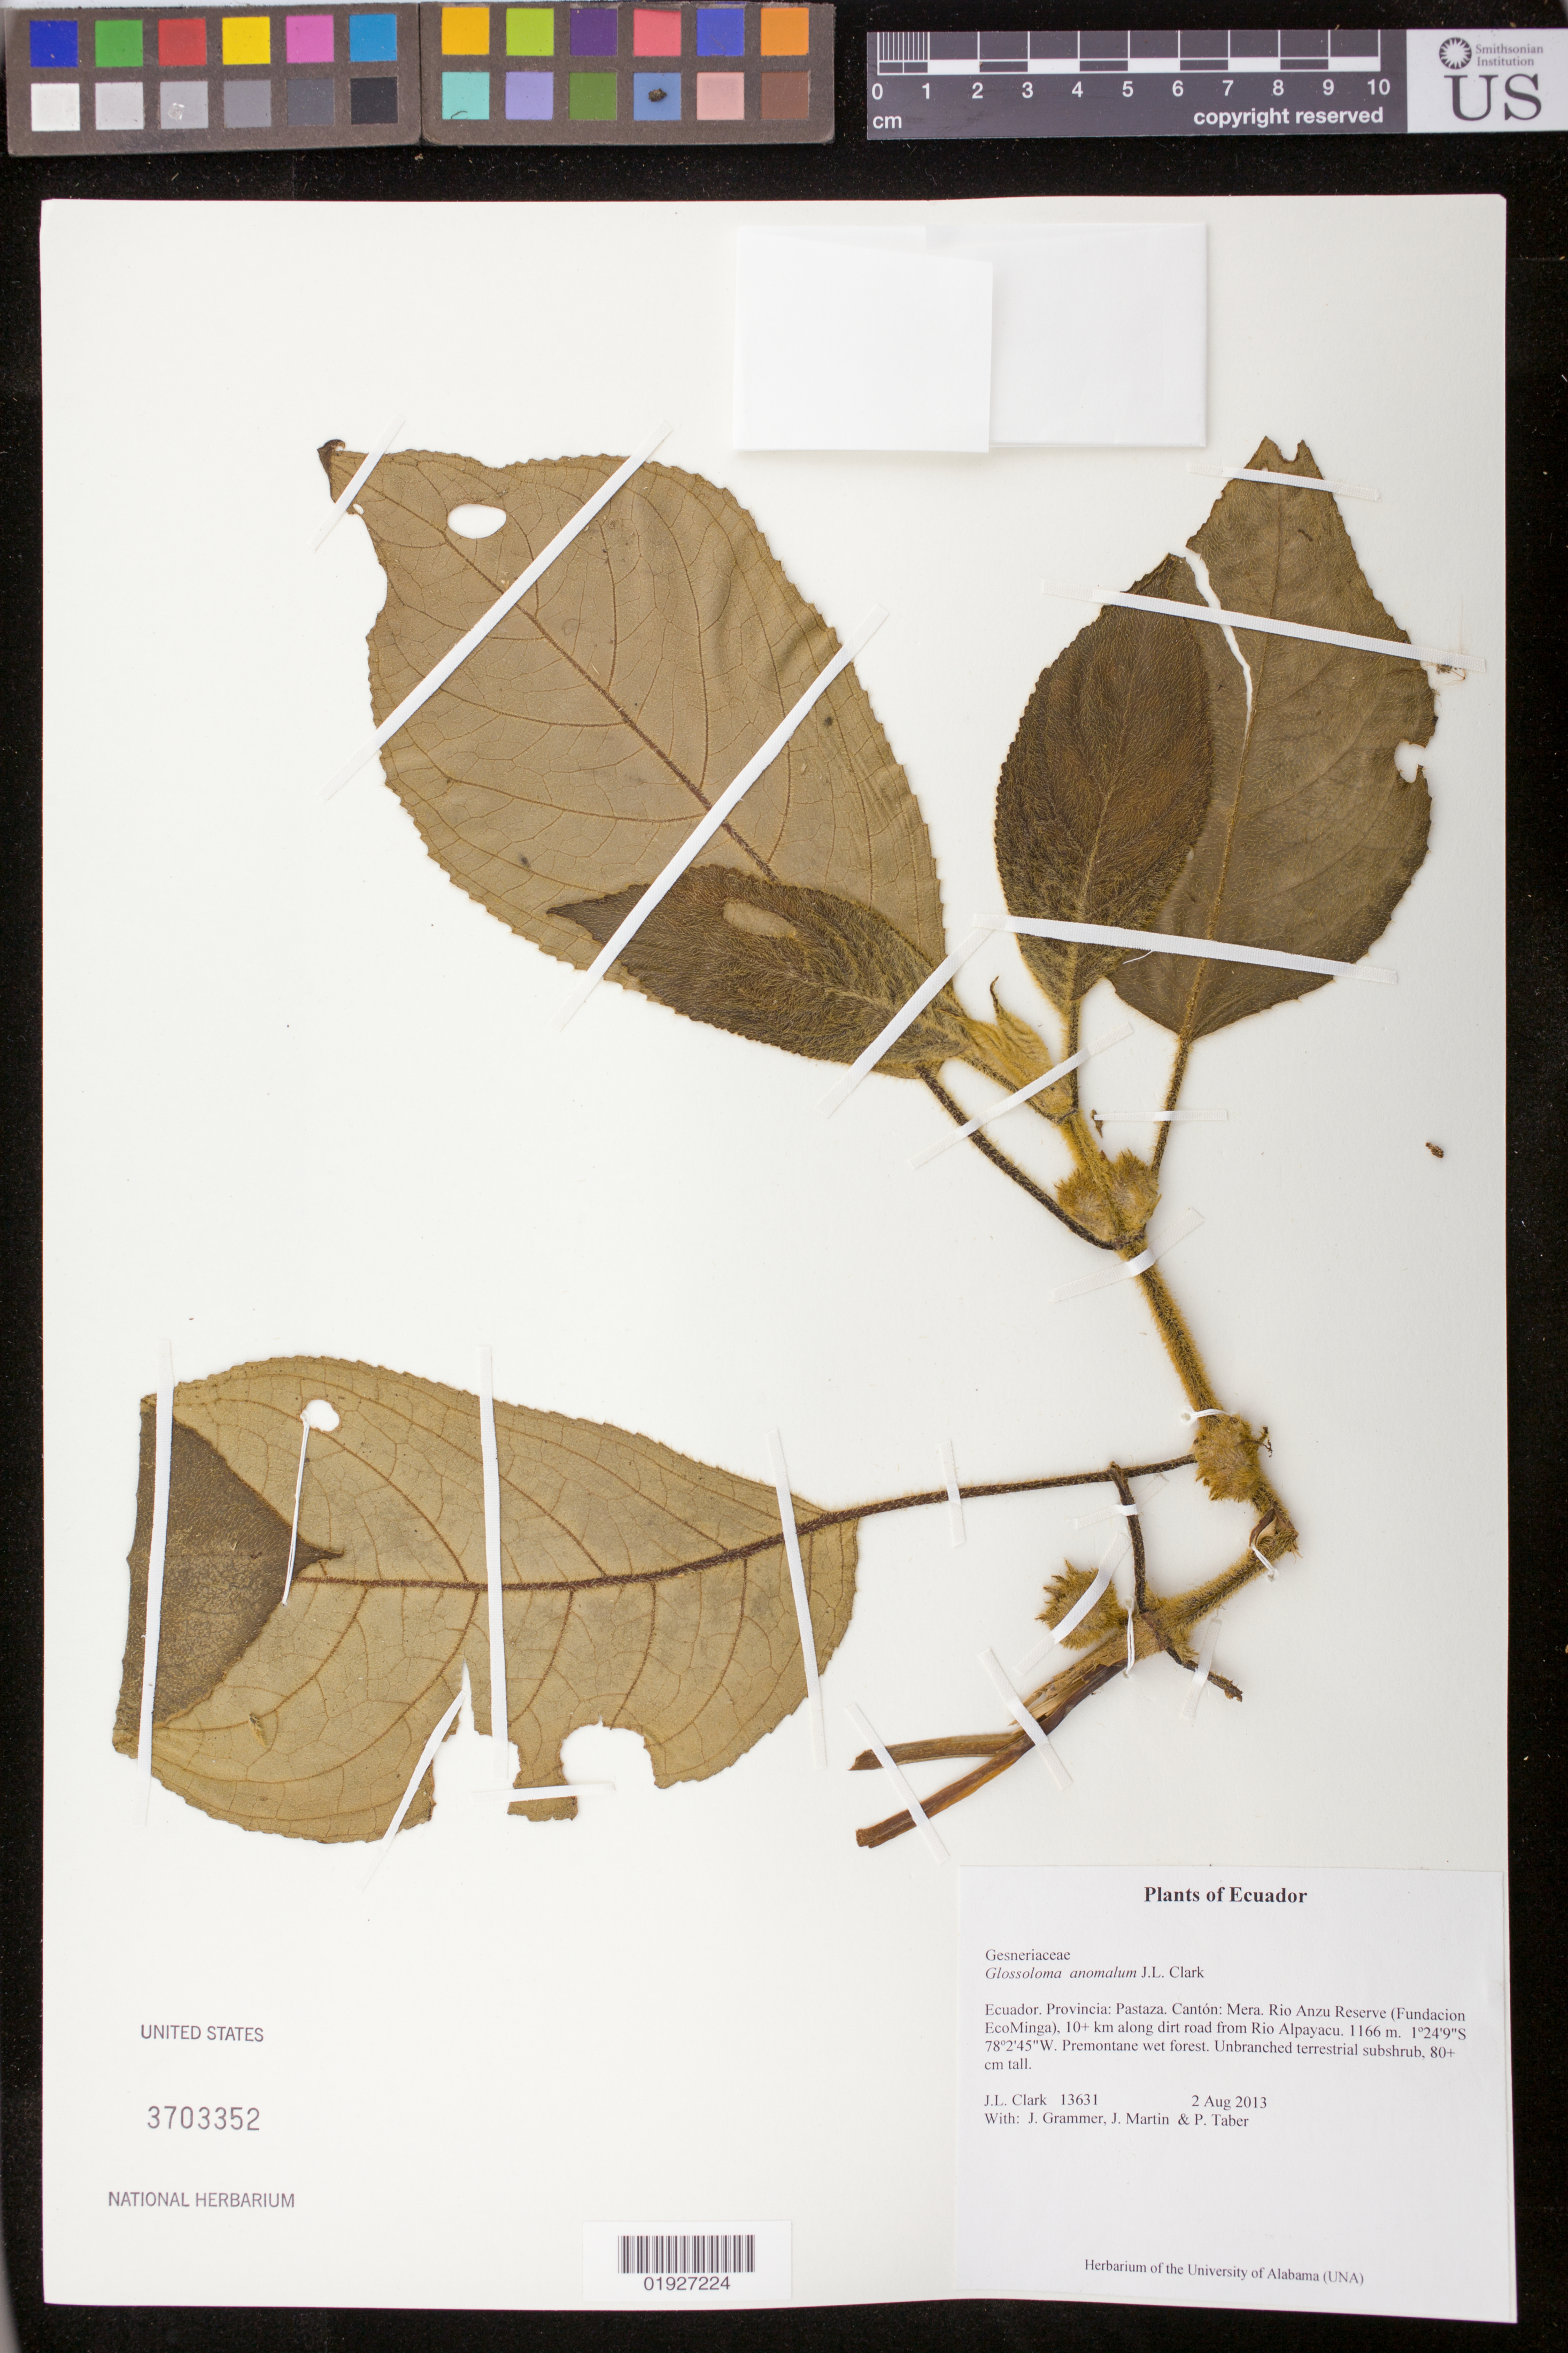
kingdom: Plantae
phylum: Tracheophyta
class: Magnoliopsida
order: Lamiales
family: Gesneriaceae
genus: Glossoloma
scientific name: Glossoloma anomalum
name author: J.L. Clark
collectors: J. L. Clark, J. Grammer, J. Martin & P. Taber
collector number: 13631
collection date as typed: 2 Aug 2013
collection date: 2013-08-02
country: Ecuador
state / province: Pastaza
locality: Canton: Mera. Rio Anzu Reserve (Fundacion EcoMinga), 10+ km along dirt road from Rio Alpayacu.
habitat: Premontane wet forest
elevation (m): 1166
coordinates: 1 24 9 S, 78 2 45 W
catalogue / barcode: US 3703352